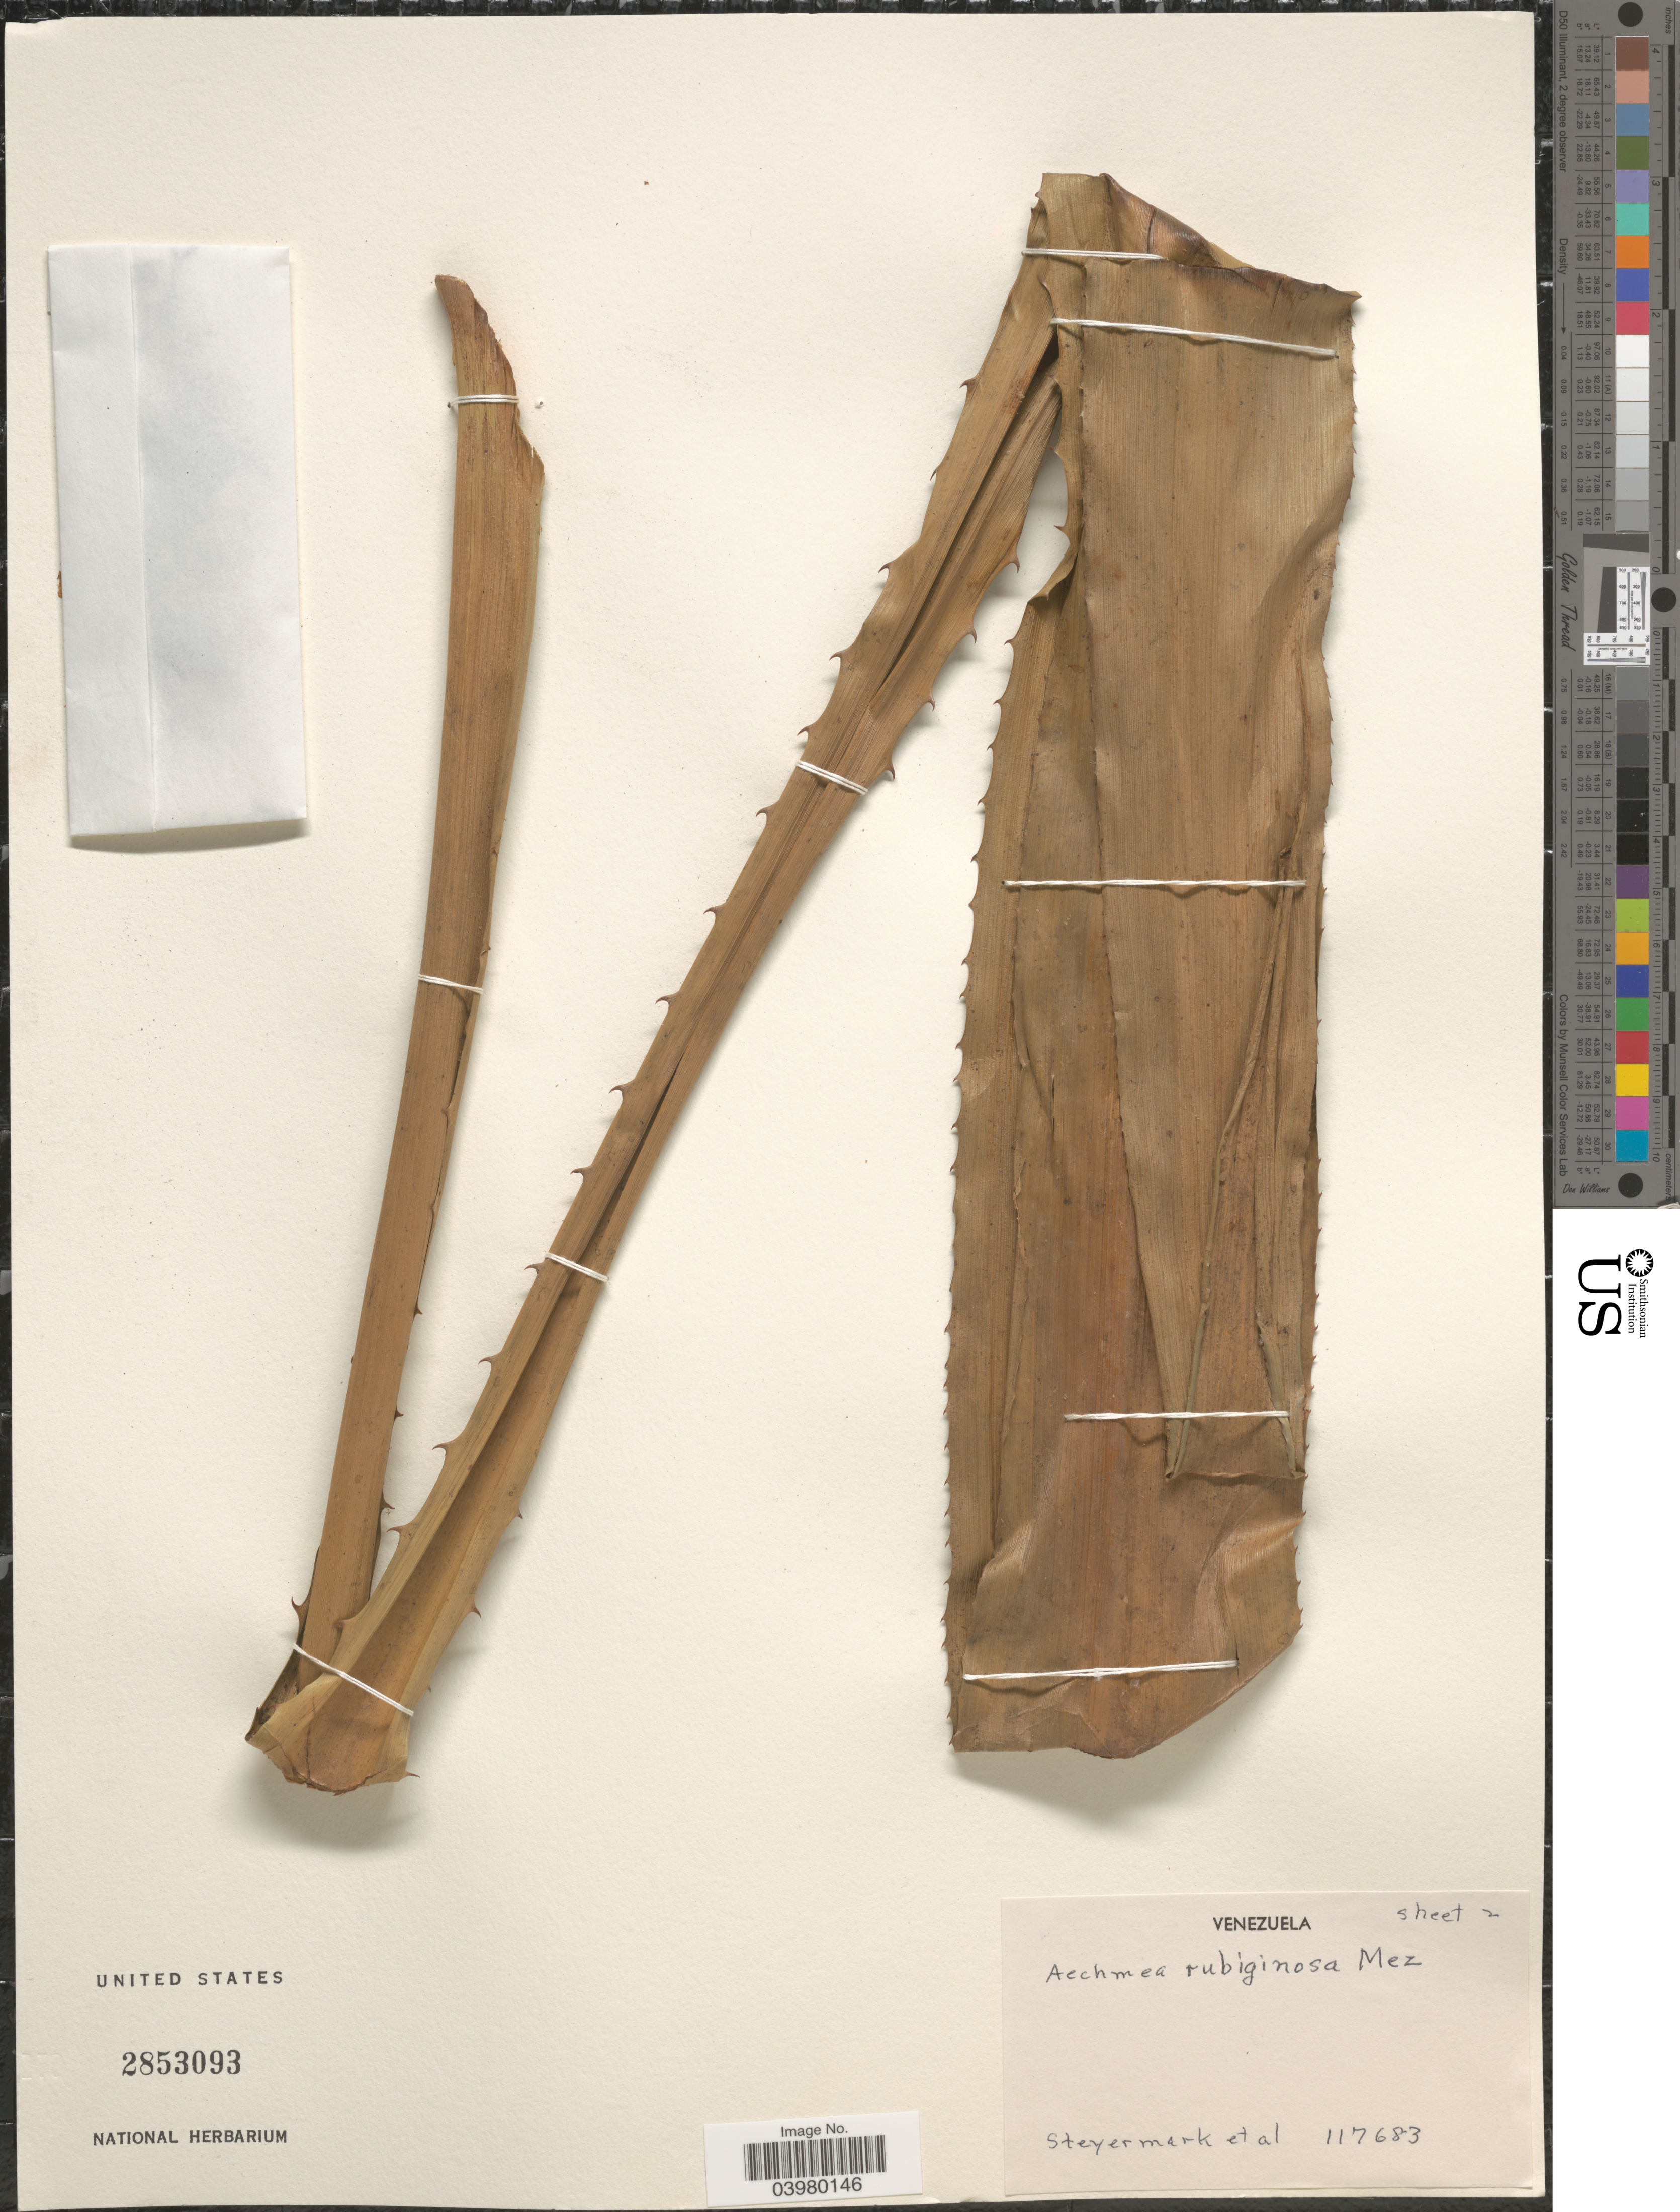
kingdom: Plantae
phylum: Tracheophyta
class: Liliopsida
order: Poales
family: Bromeliaceae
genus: Aechmea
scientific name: Aechmea rubiginosa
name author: Mez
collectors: Steyermark, -- & et al.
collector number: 117683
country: Venezuela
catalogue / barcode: US 2853093